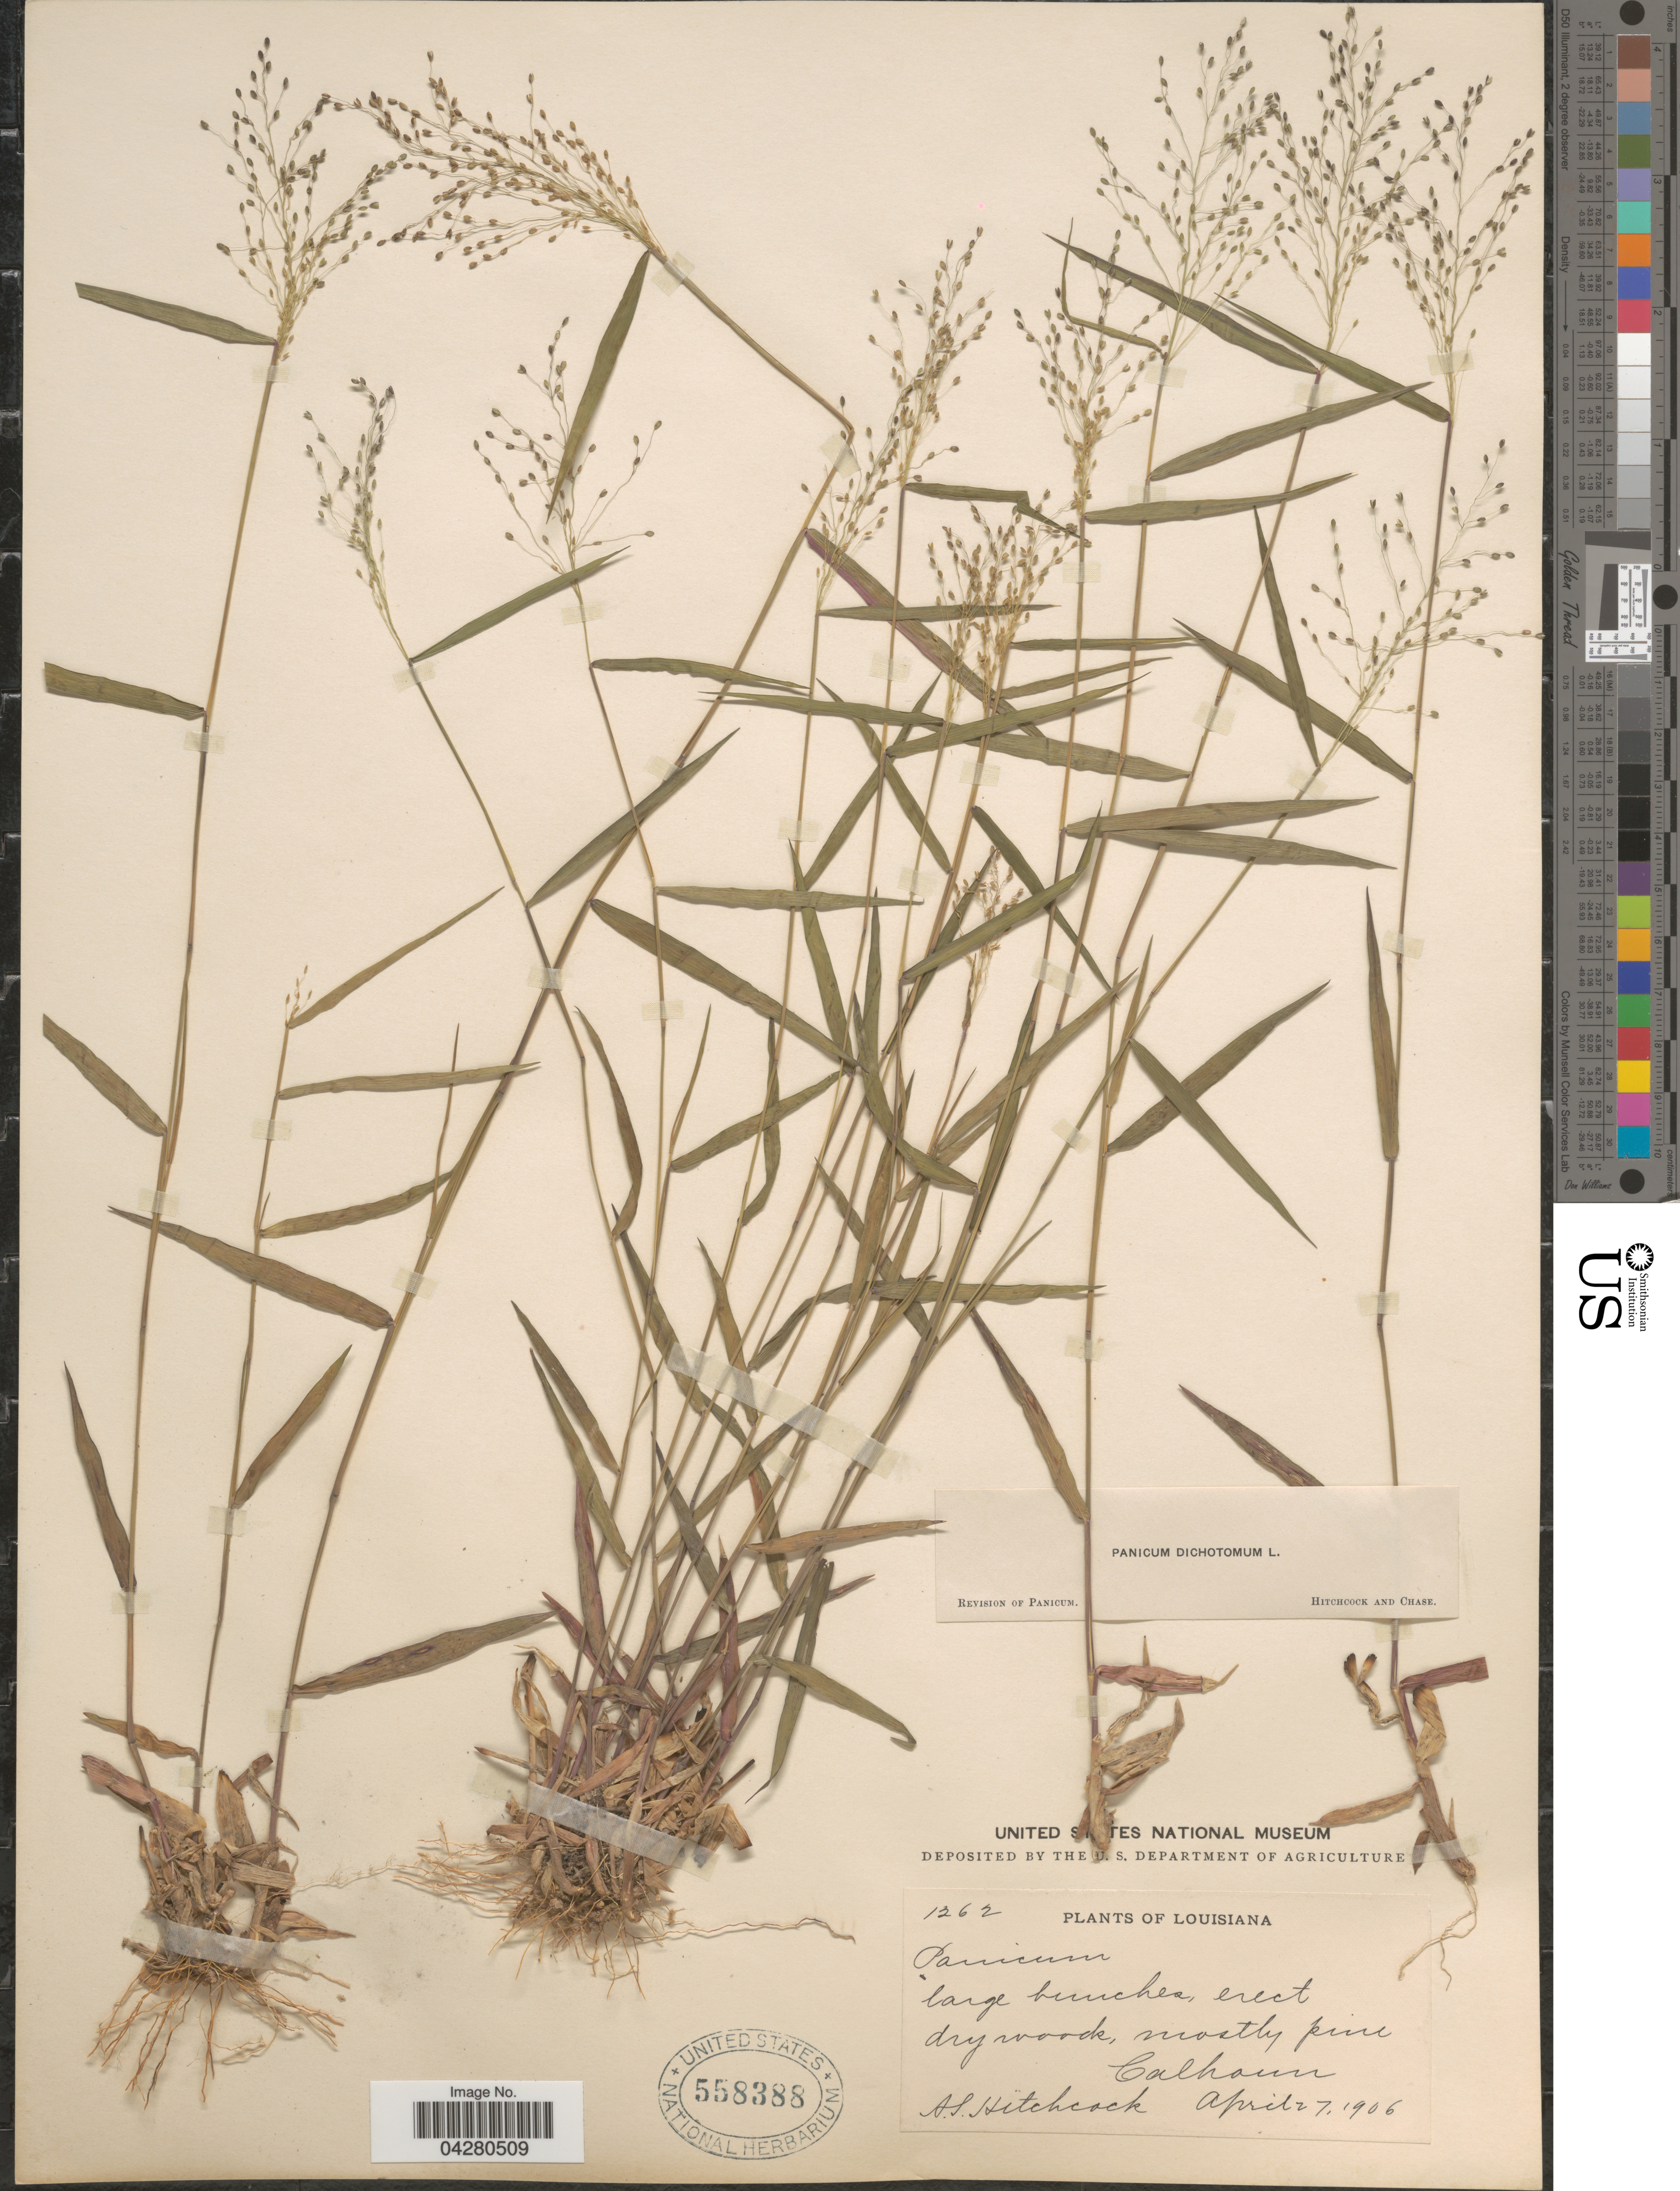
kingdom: Plantae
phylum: Tracheophyta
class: Liliopsida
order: Poales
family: Poaceae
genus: Dichanthelium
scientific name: Dichanthelium dichotomum var. dichotomum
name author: (L.) Gould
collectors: A. S. Hitchcock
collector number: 1262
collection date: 1906-04-27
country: United States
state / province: Louisiana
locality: Calhoun.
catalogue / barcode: US 558388